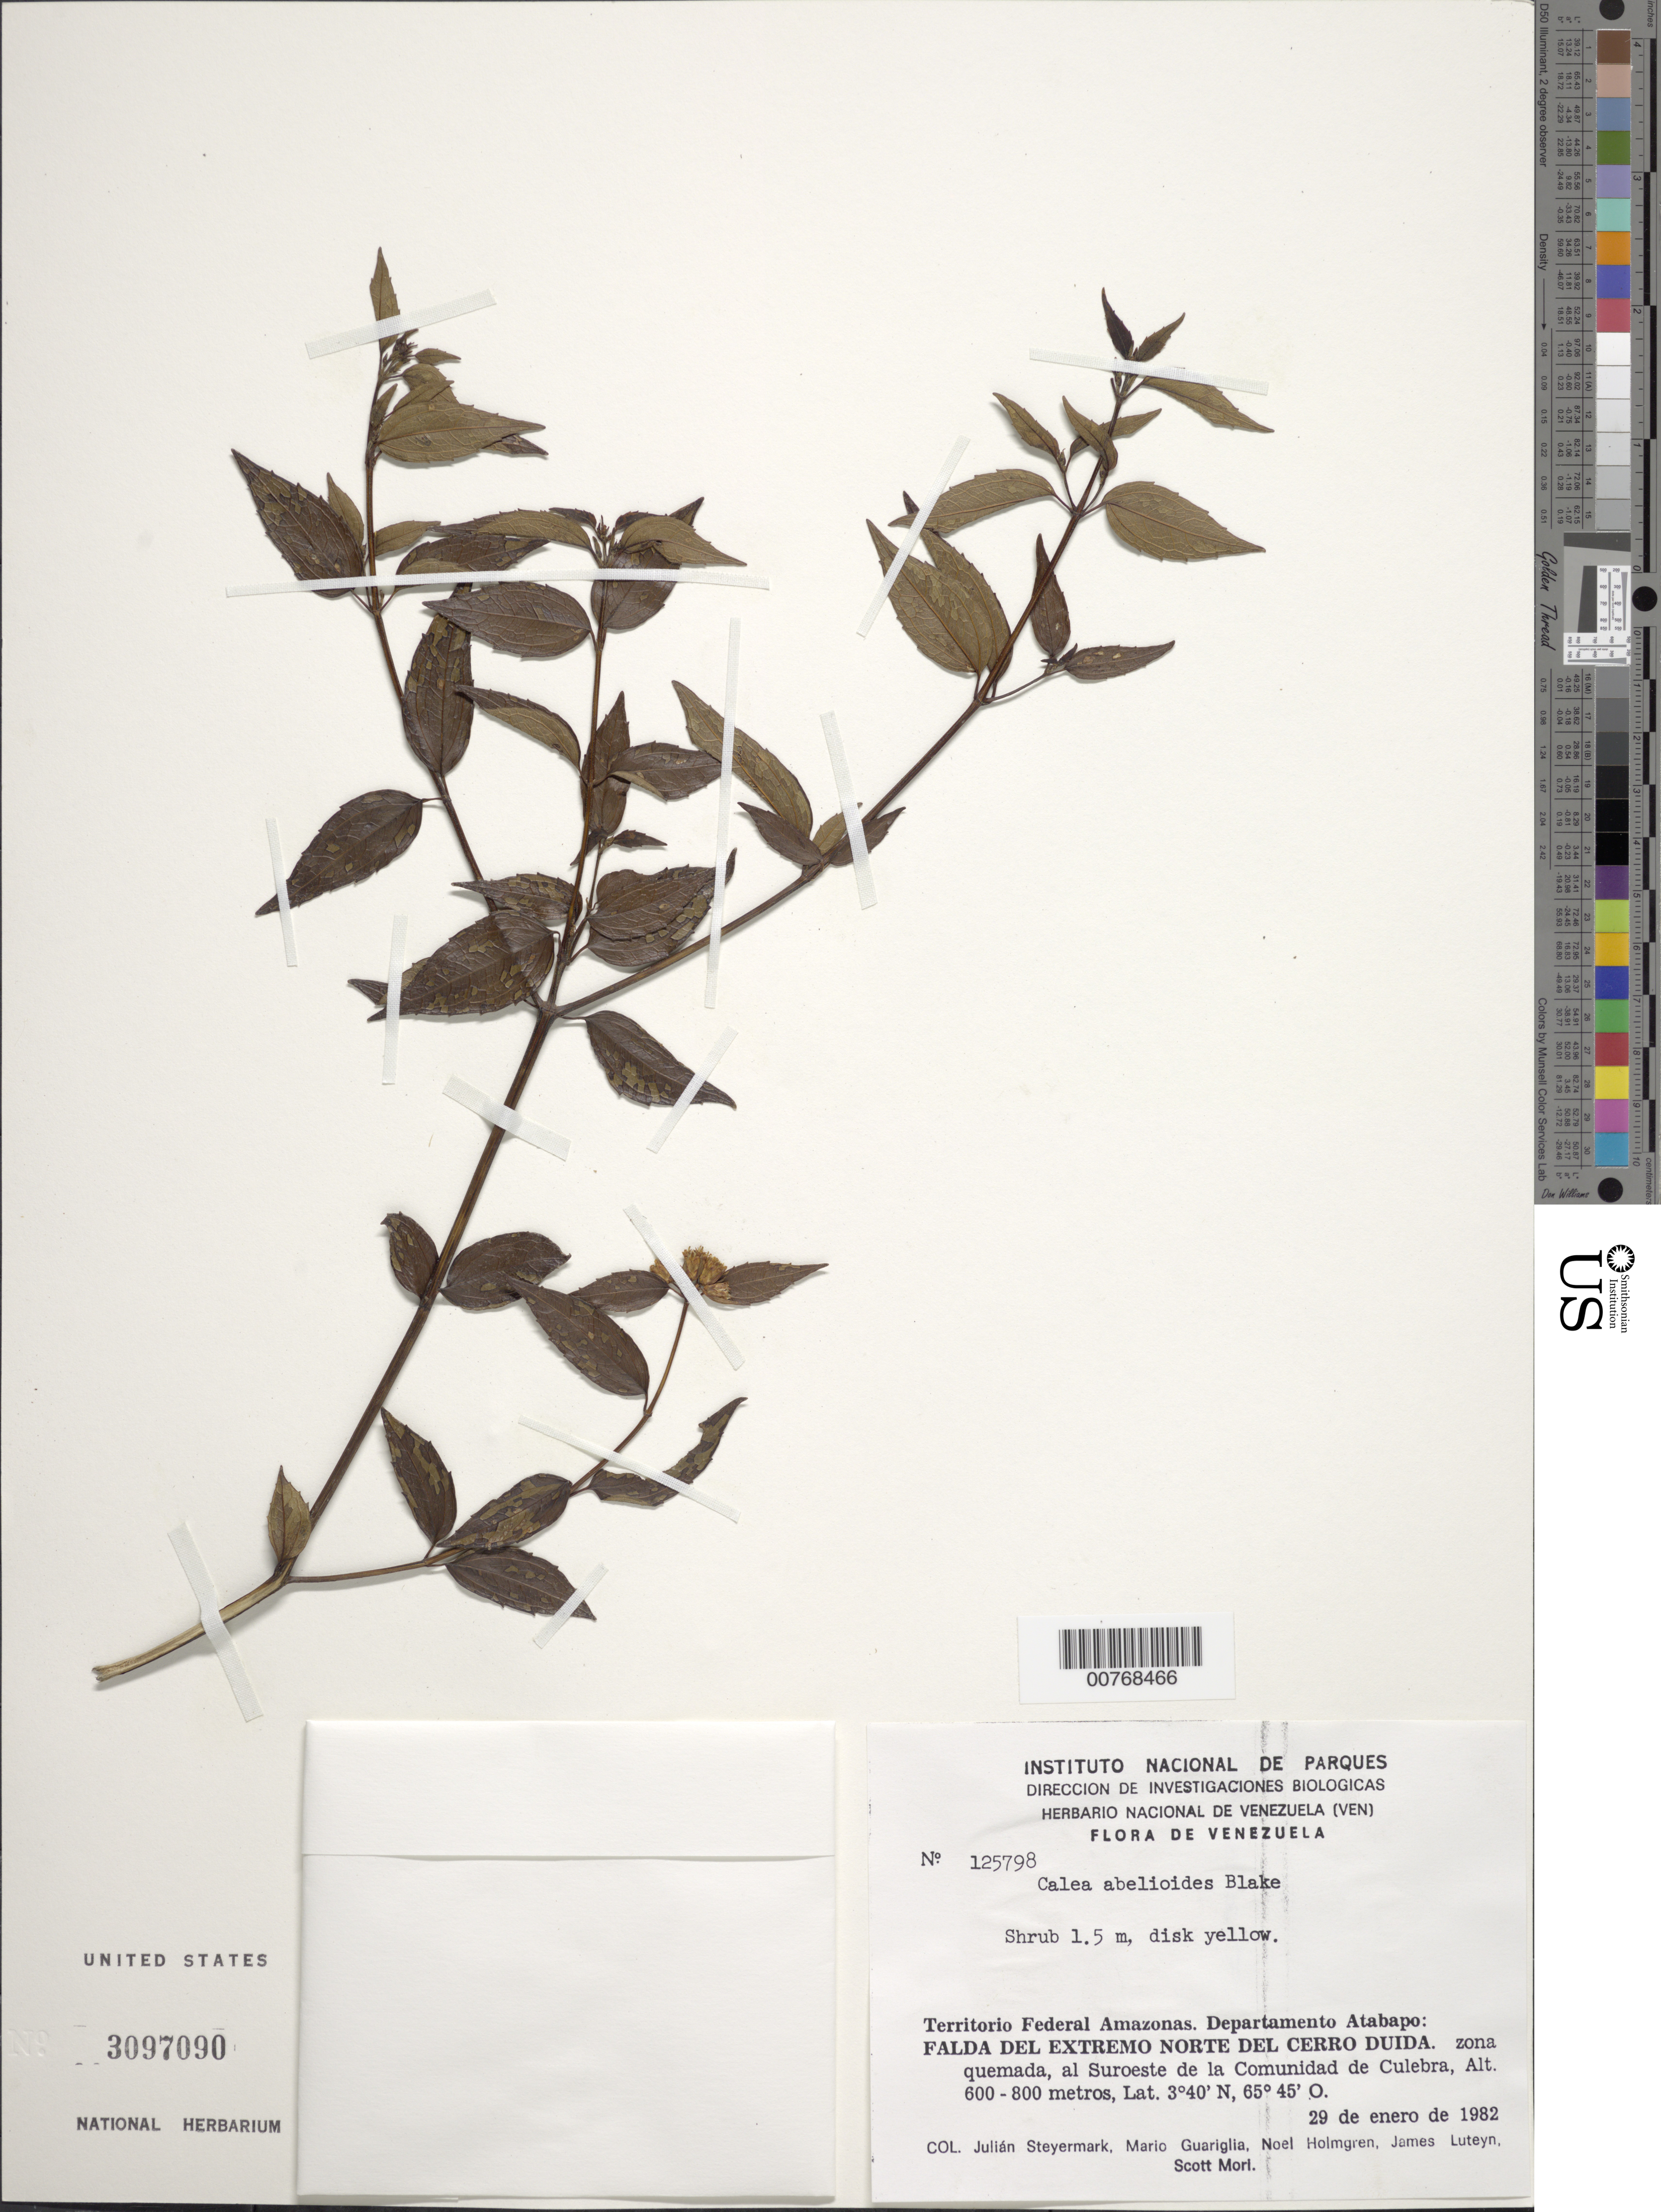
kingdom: Plantae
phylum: Tracheophyta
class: Magnoliopsida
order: Asterales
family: Asteraceae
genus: Calea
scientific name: Calea abelioides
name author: S.F. Blake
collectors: J. Steyermark, M. Guariglia P., N. H. Holmgren, J. L. Luteyn & S. Mori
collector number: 125798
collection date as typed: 29-Jan-82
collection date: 1982-01-29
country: Venezuela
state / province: Amazonas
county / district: Atabapo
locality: Cerro Duida, falda del extremo norte, al SO de la Comunidad de Culebra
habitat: Burned area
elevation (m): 600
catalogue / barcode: US 3097090